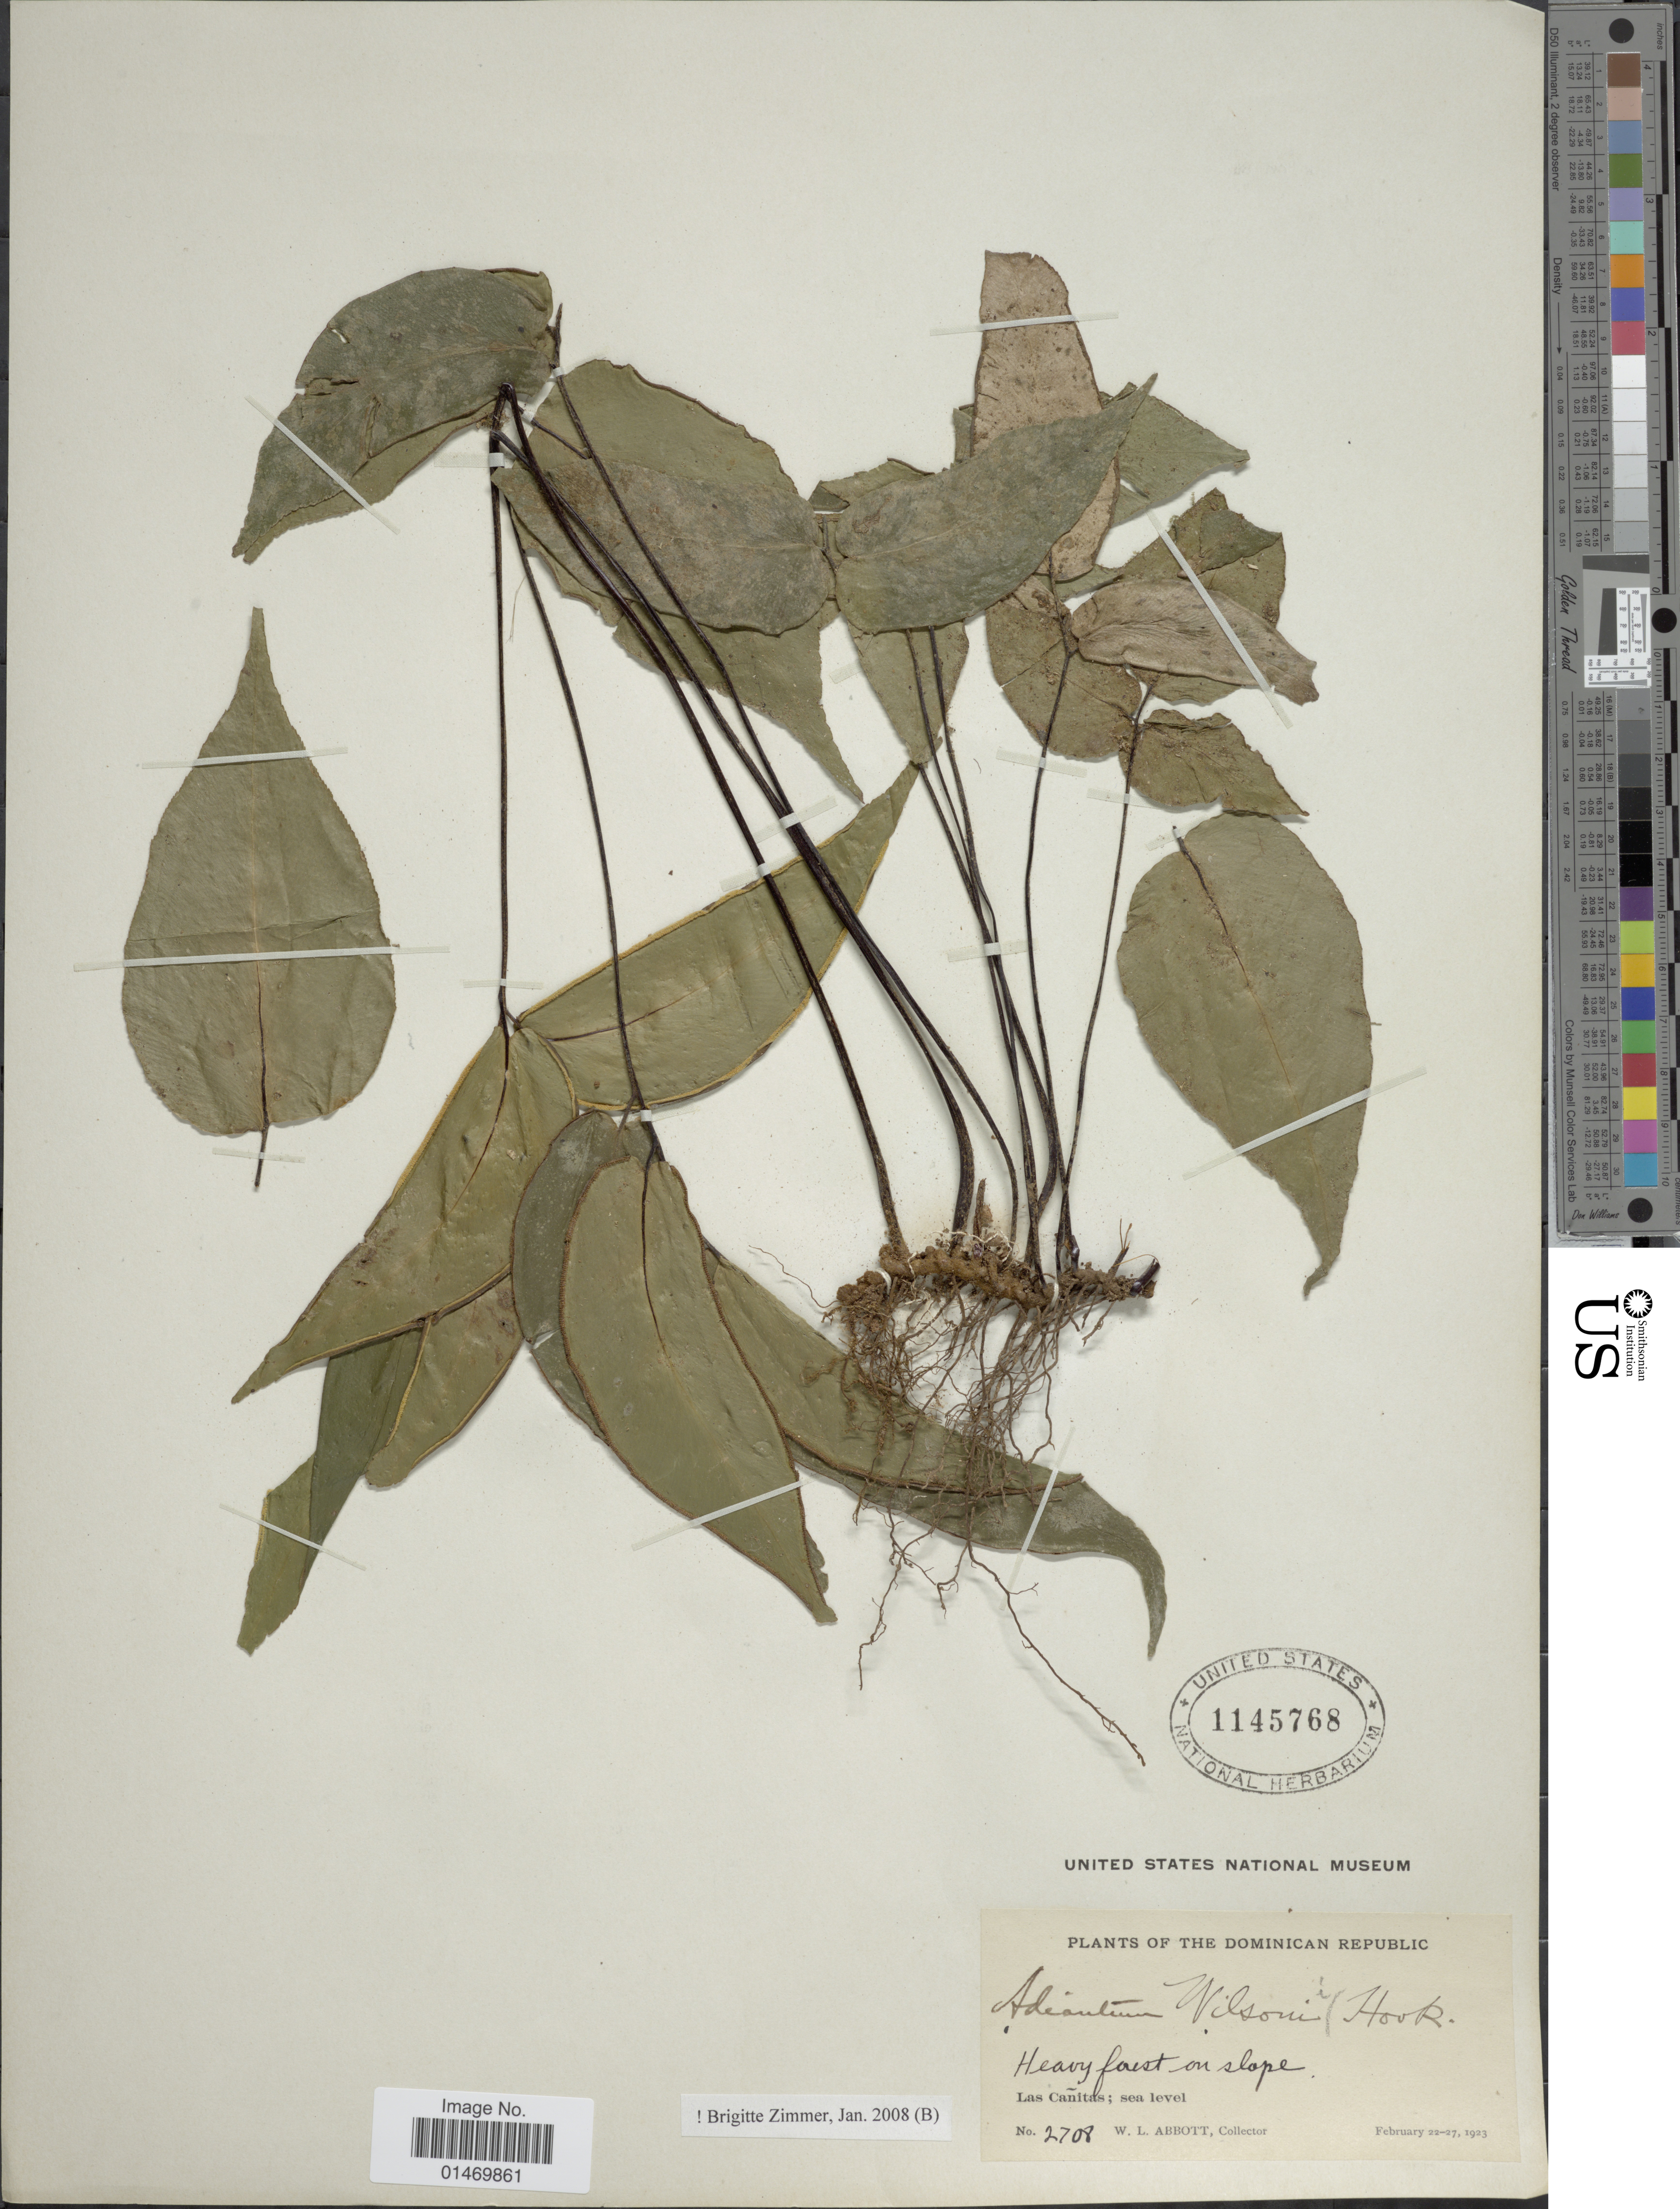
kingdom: Plantae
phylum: Tracheophyta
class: Polypodiopsida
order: Polypodiales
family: Pteridaceae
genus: Adiantum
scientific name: Adiantum wilsonii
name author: Hook.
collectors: W. L. Abbott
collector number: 2708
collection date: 1923-02-22/1923-02-27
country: Dominican Republic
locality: Dominican Republic, Las Canitas. Heavy forest on slope.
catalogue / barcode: US 1145768